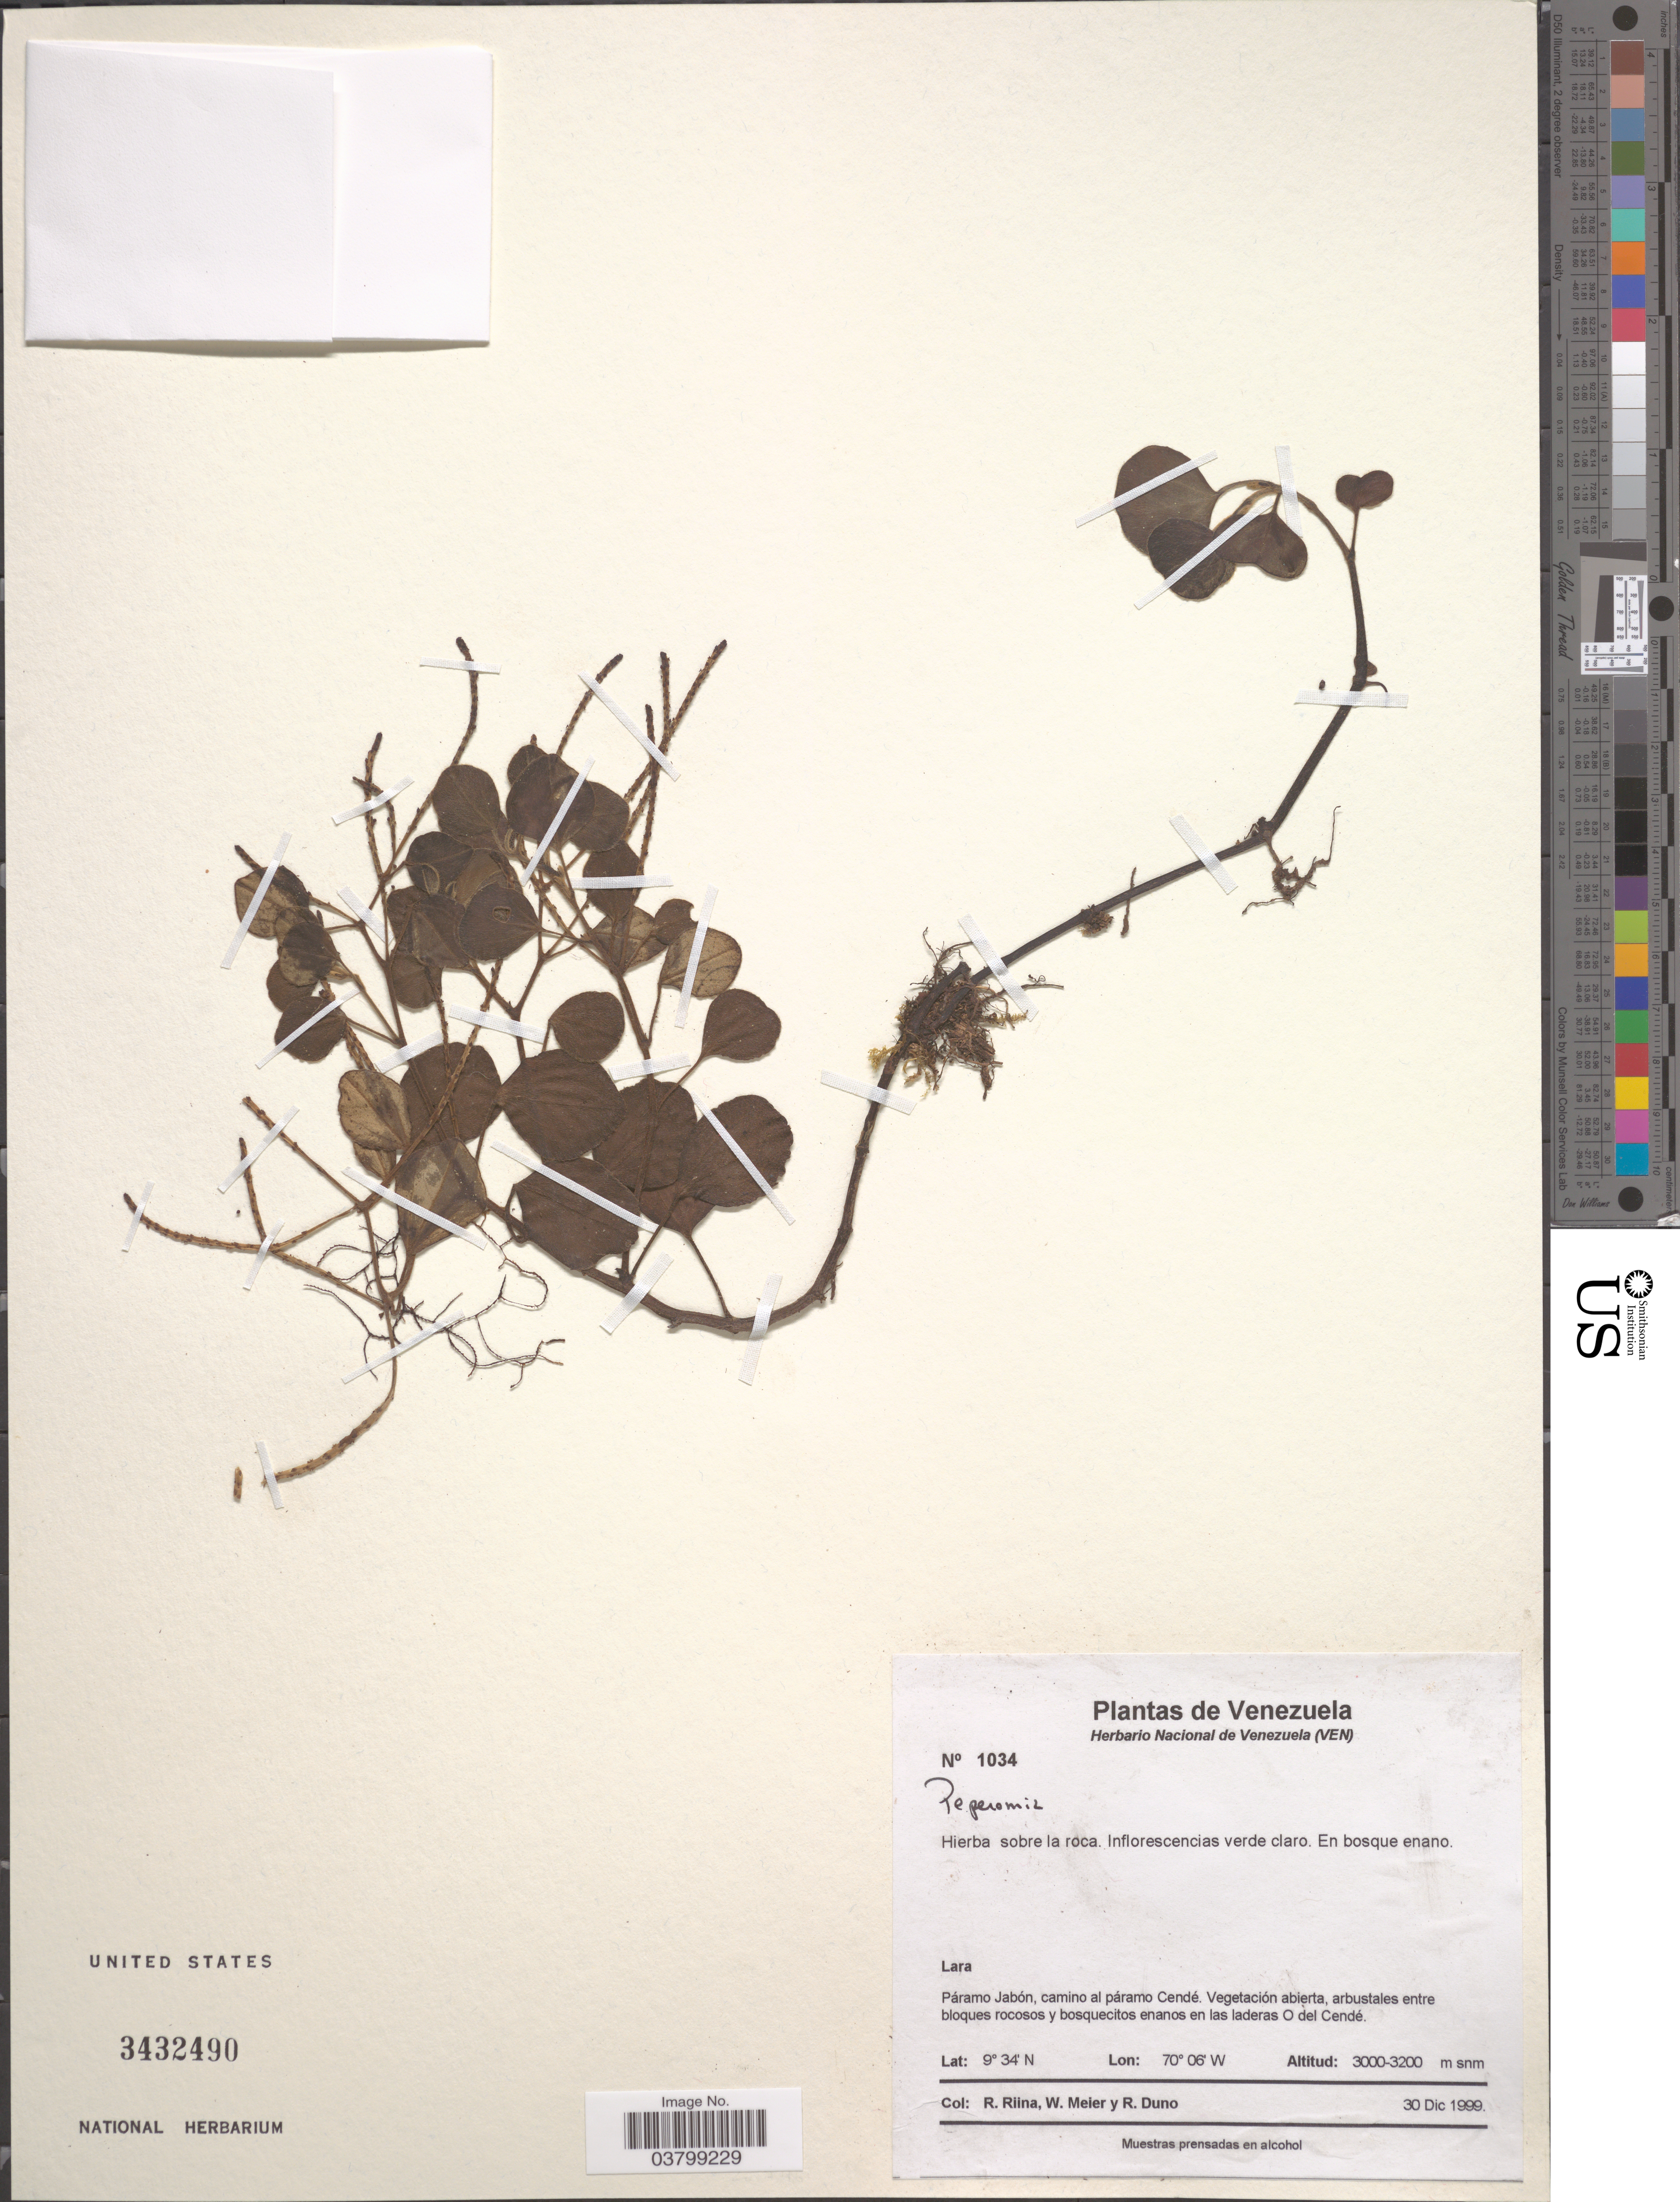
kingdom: Plantae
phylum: Tracheophyta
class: Magnoliopsida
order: Piperales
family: Piperaceae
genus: Peperomia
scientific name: Peperomia sp.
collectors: R. Riina, W. Meier & R. Duno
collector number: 1034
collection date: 1999-12-30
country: Venezuela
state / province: Lara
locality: Páramo Jabón, camino al páramo Cendé. Vegetación abierta, arbustales entre bloques rocosos y bosquecitos enanos en las laderas O del Cendé.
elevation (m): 3000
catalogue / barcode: US 3432490